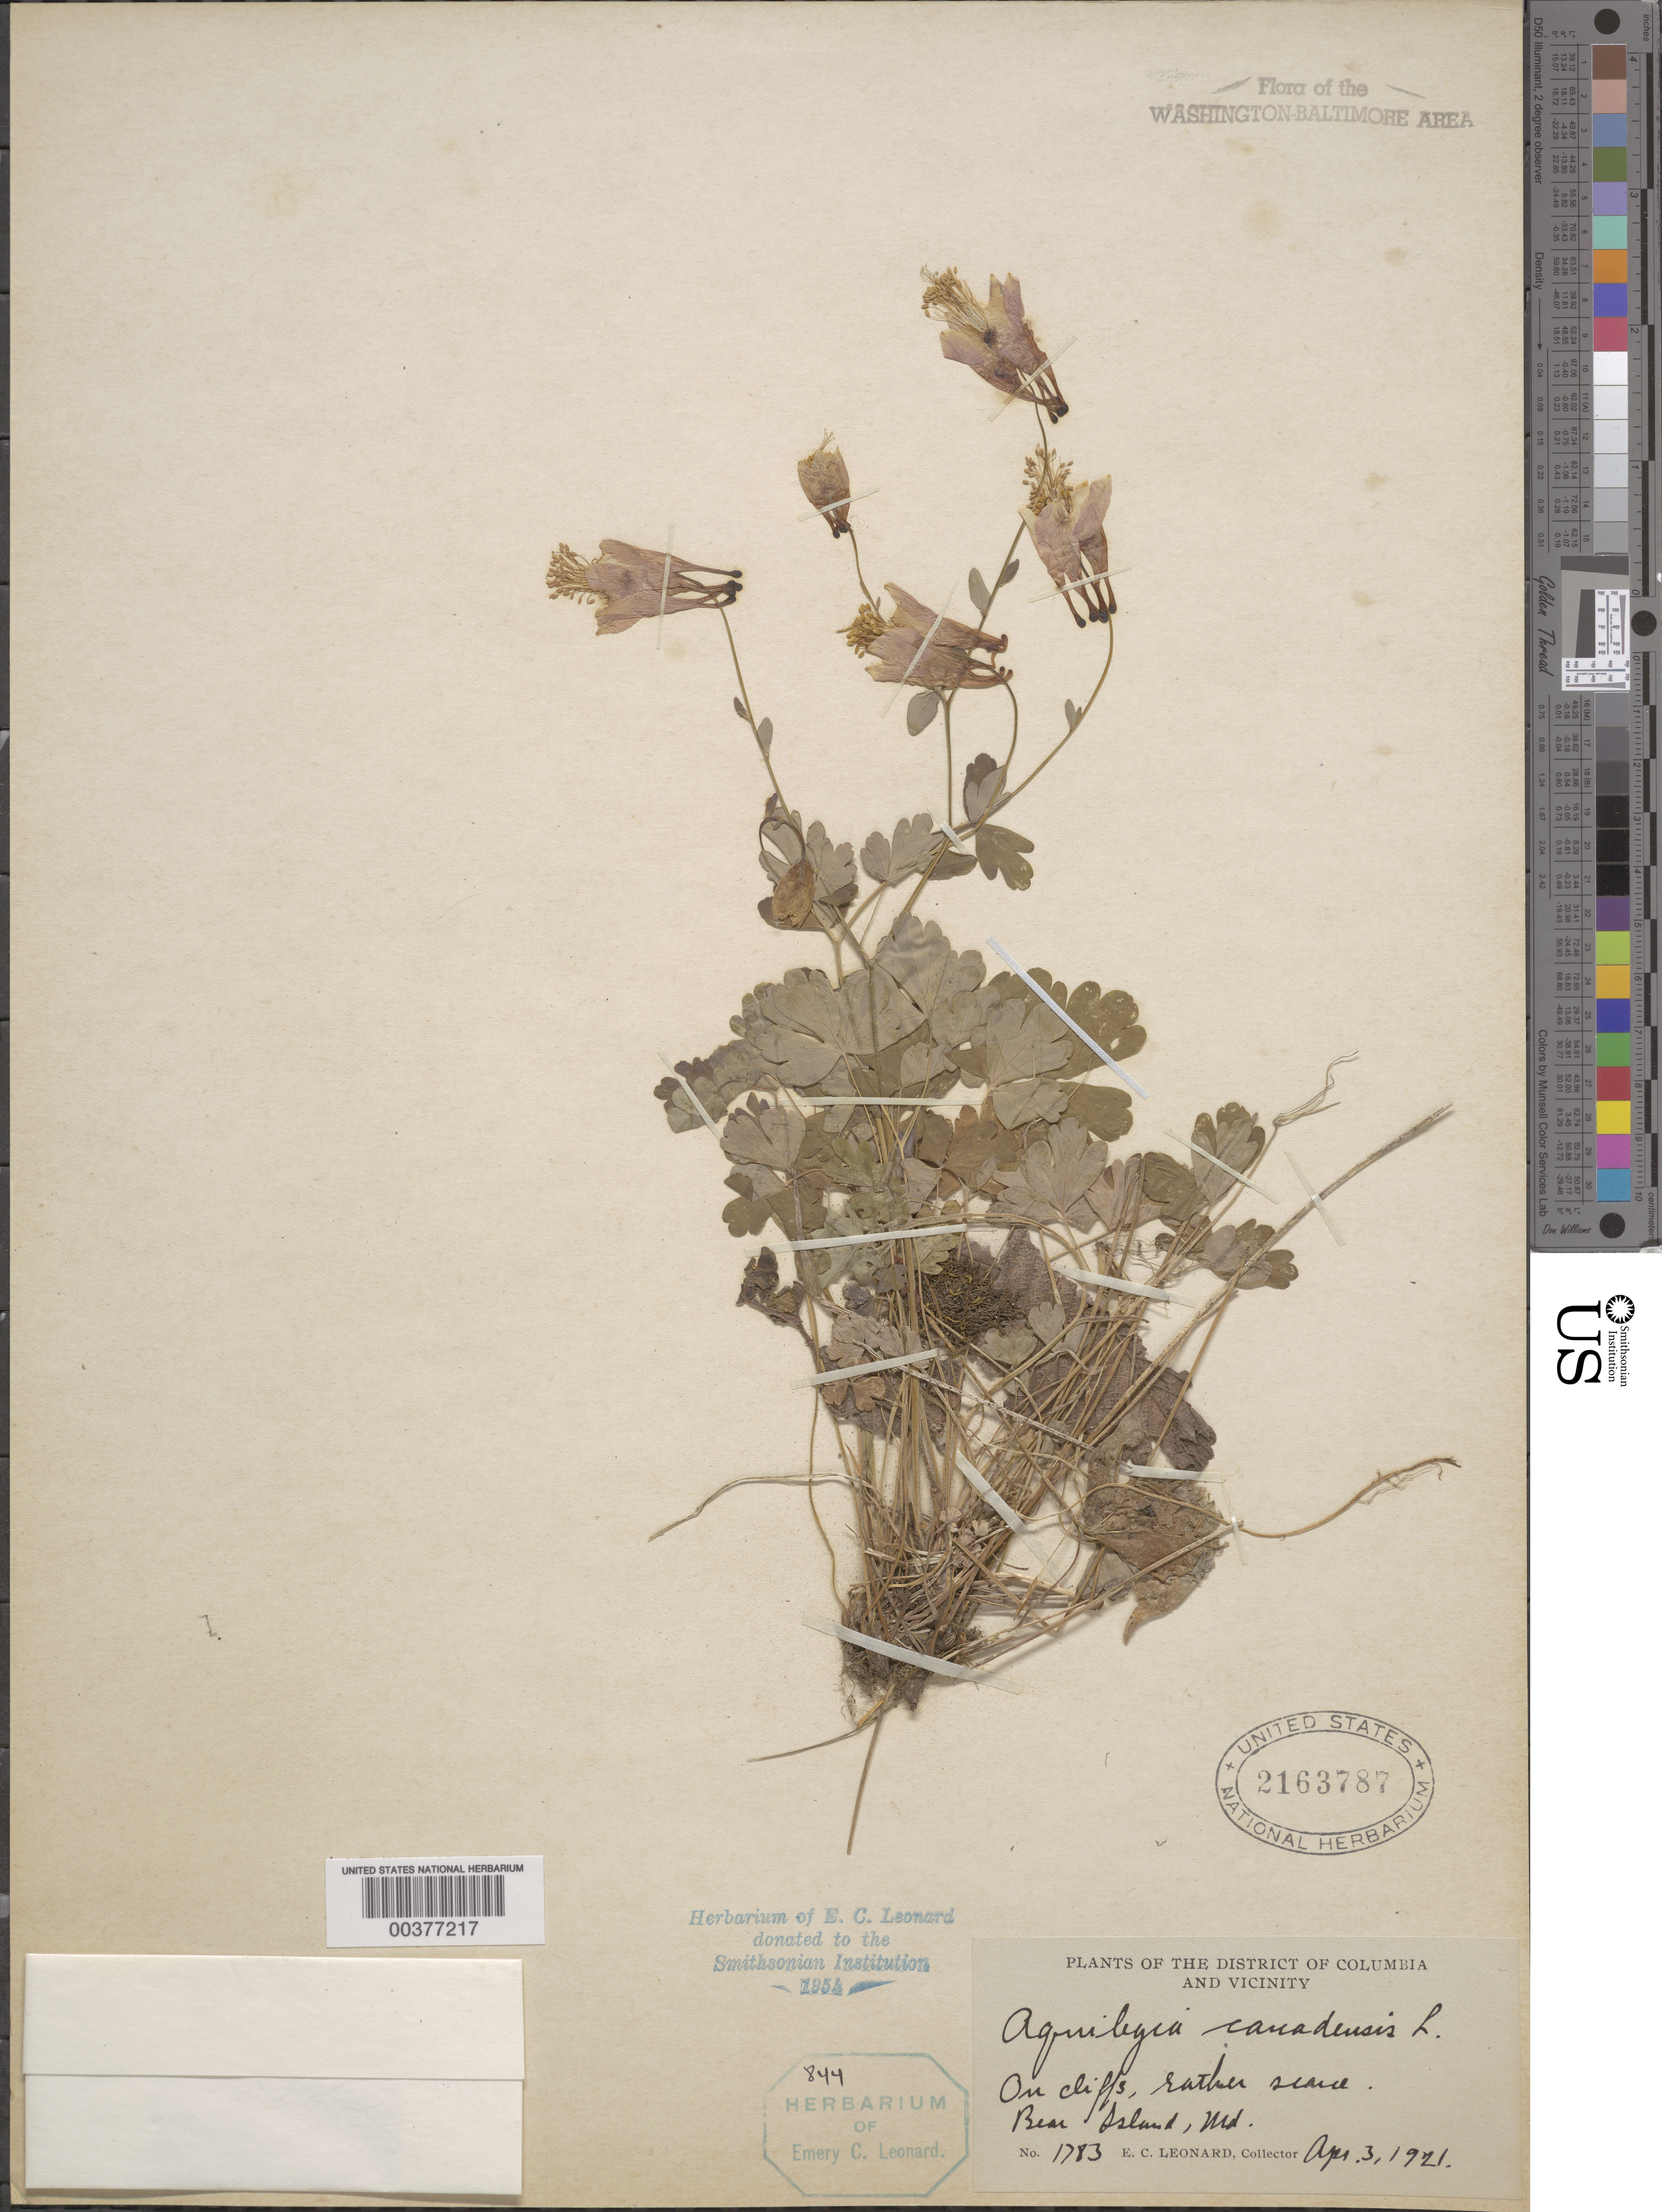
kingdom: Plantae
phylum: Tracheophyta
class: Magnoliopsida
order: Ranunculales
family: Ranunculaceae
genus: Aquilegia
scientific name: Aquilegia canadensis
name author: L.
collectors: E. C. Leonard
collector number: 1783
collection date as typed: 03 Apr 1921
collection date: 1921-04-03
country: United States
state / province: Maryland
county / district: Montgomery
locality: Bear Island C. & O. Canal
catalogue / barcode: US 2163787